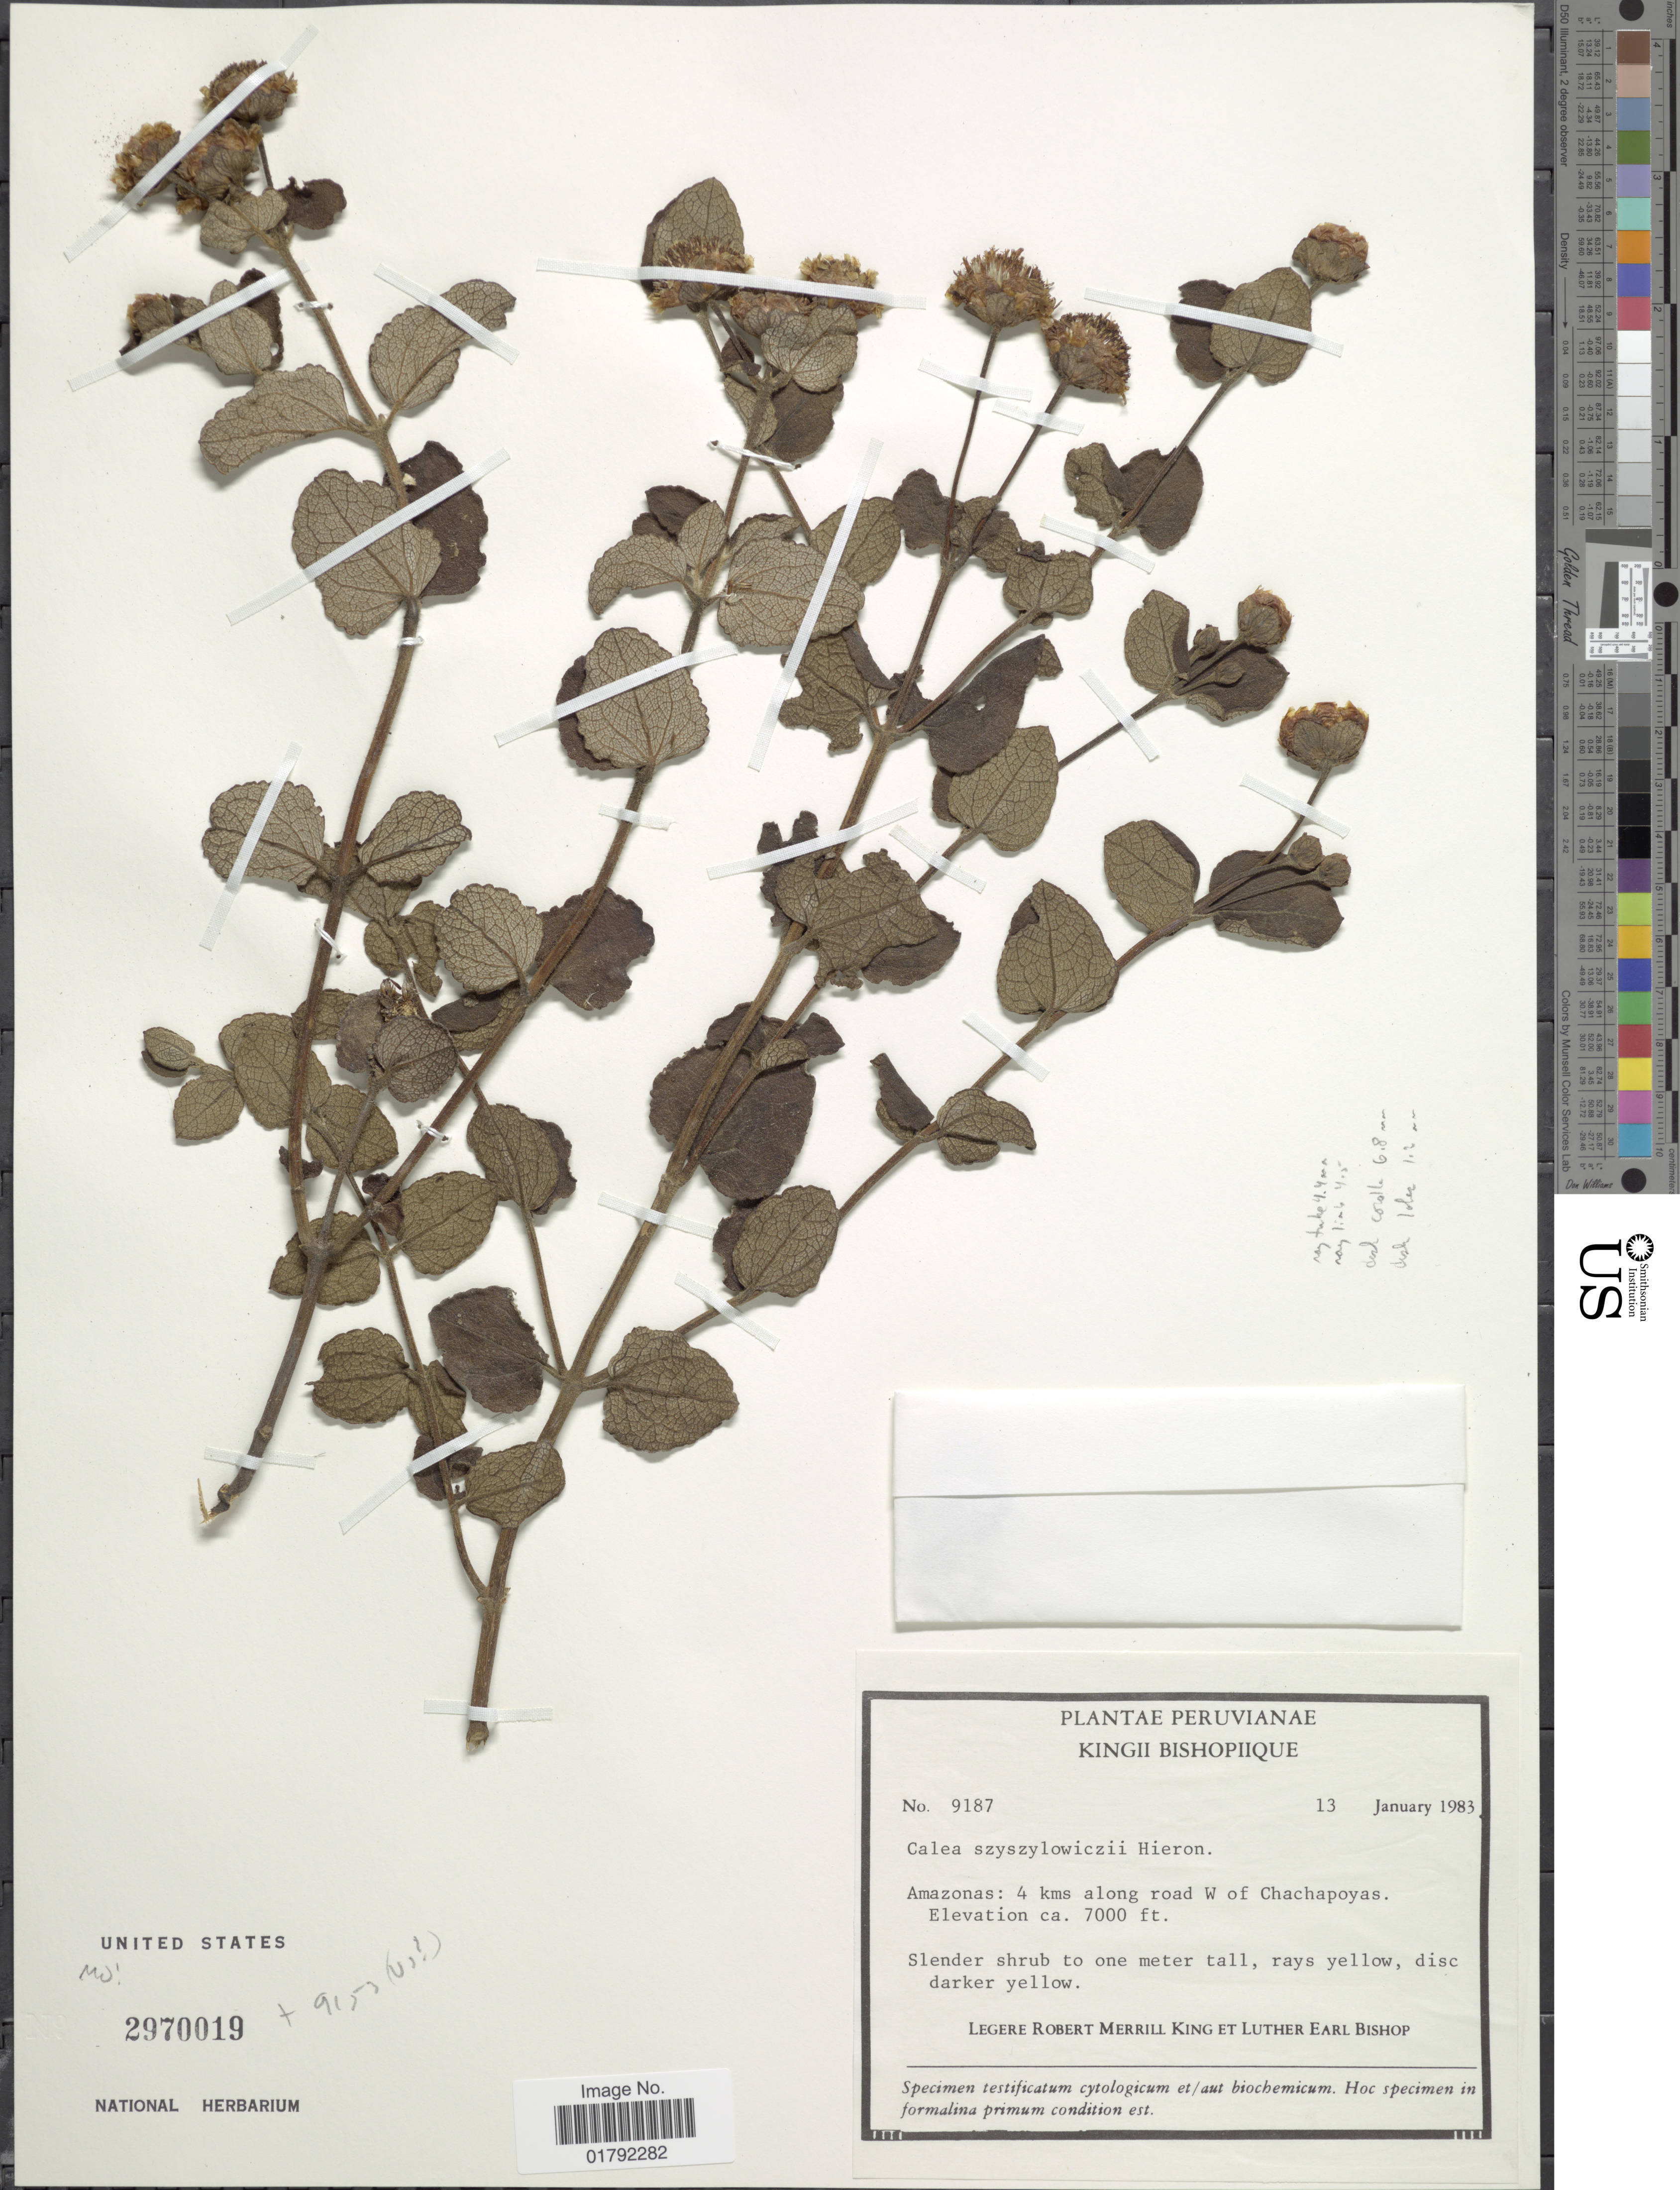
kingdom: Plantae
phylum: Tracheophyta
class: Magnoliopsida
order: Asterales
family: Asteraceae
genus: Calea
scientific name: Calea szyszylowizii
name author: Hieron.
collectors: R. M. King & L. E. Bishop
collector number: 9187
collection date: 1983-01-13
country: Peru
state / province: Amazonas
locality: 4 kms along road W of Chachapoyas.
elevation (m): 2134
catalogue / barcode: US 2970019